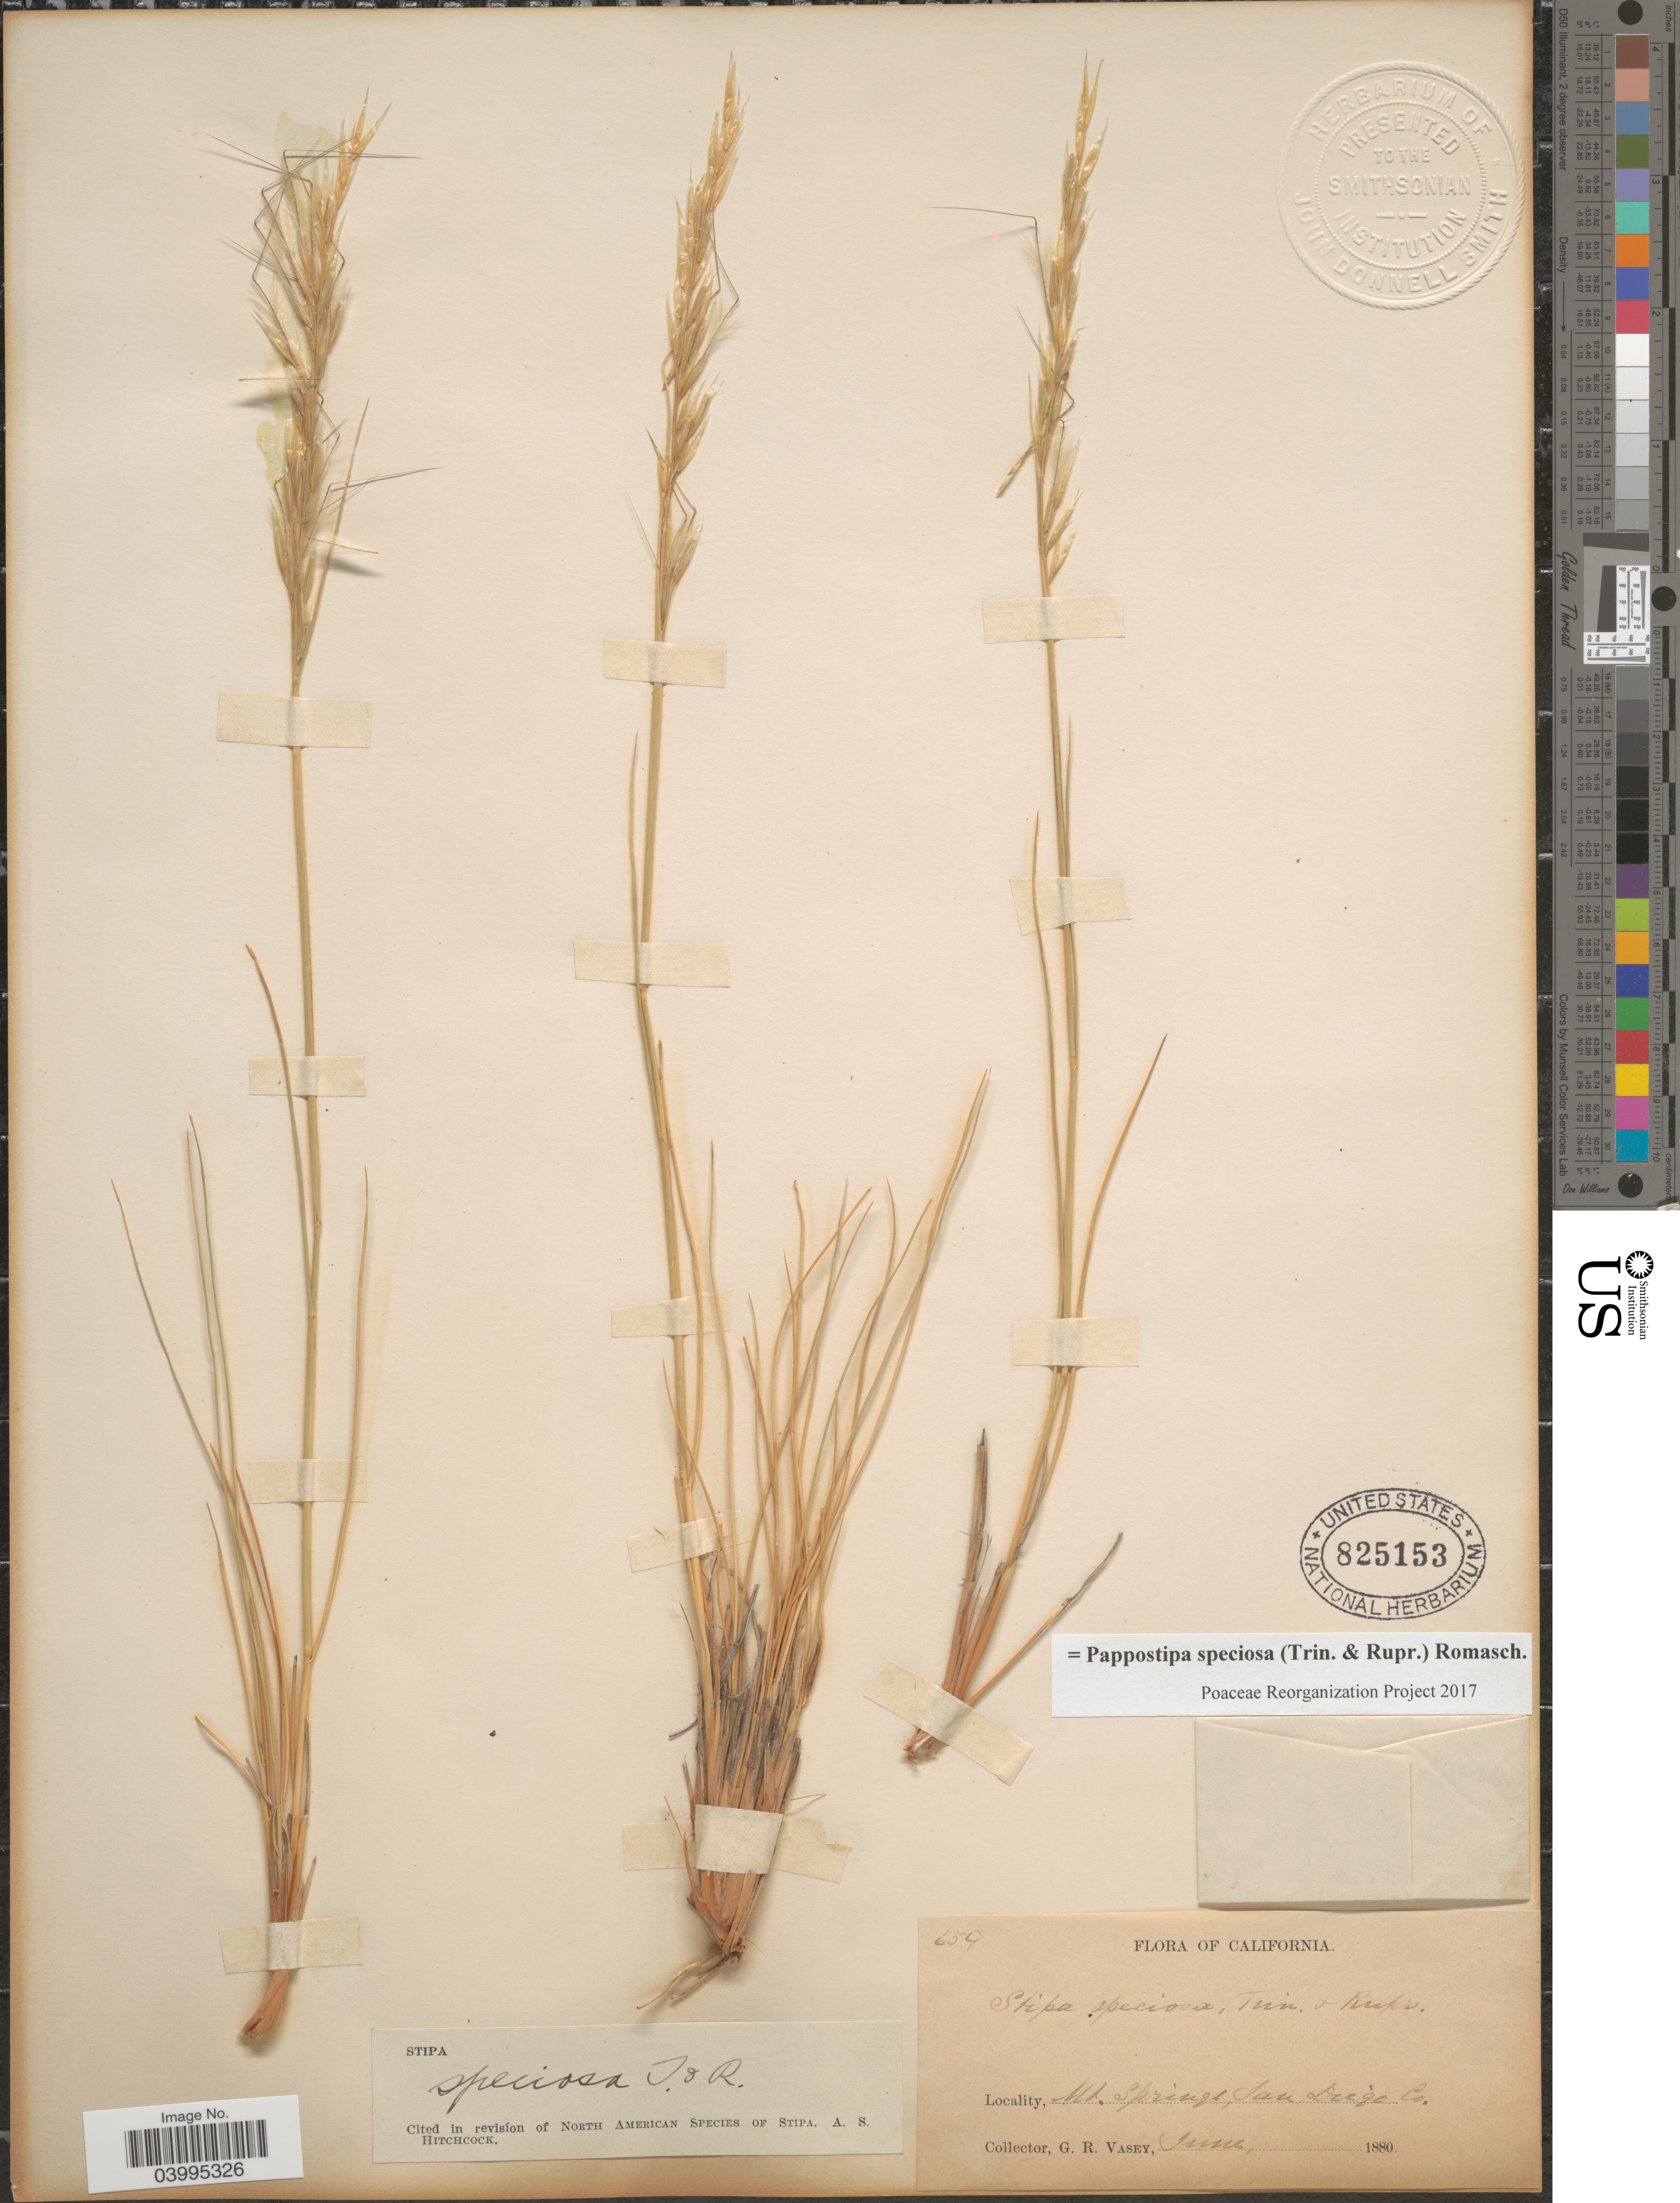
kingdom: Plantae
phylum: Tracheophyta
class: Liliopsida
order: Poales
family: Poaceae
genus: Pappostipa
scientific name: Pappostipa speciosa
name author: (Trin. & Rupr.) Romasch.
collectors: G. R. Vasey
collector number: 659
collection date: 1880-06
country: United States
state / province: California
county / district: San Diego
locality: Mt. Springs, San Diego Co.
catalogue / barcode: US 825153